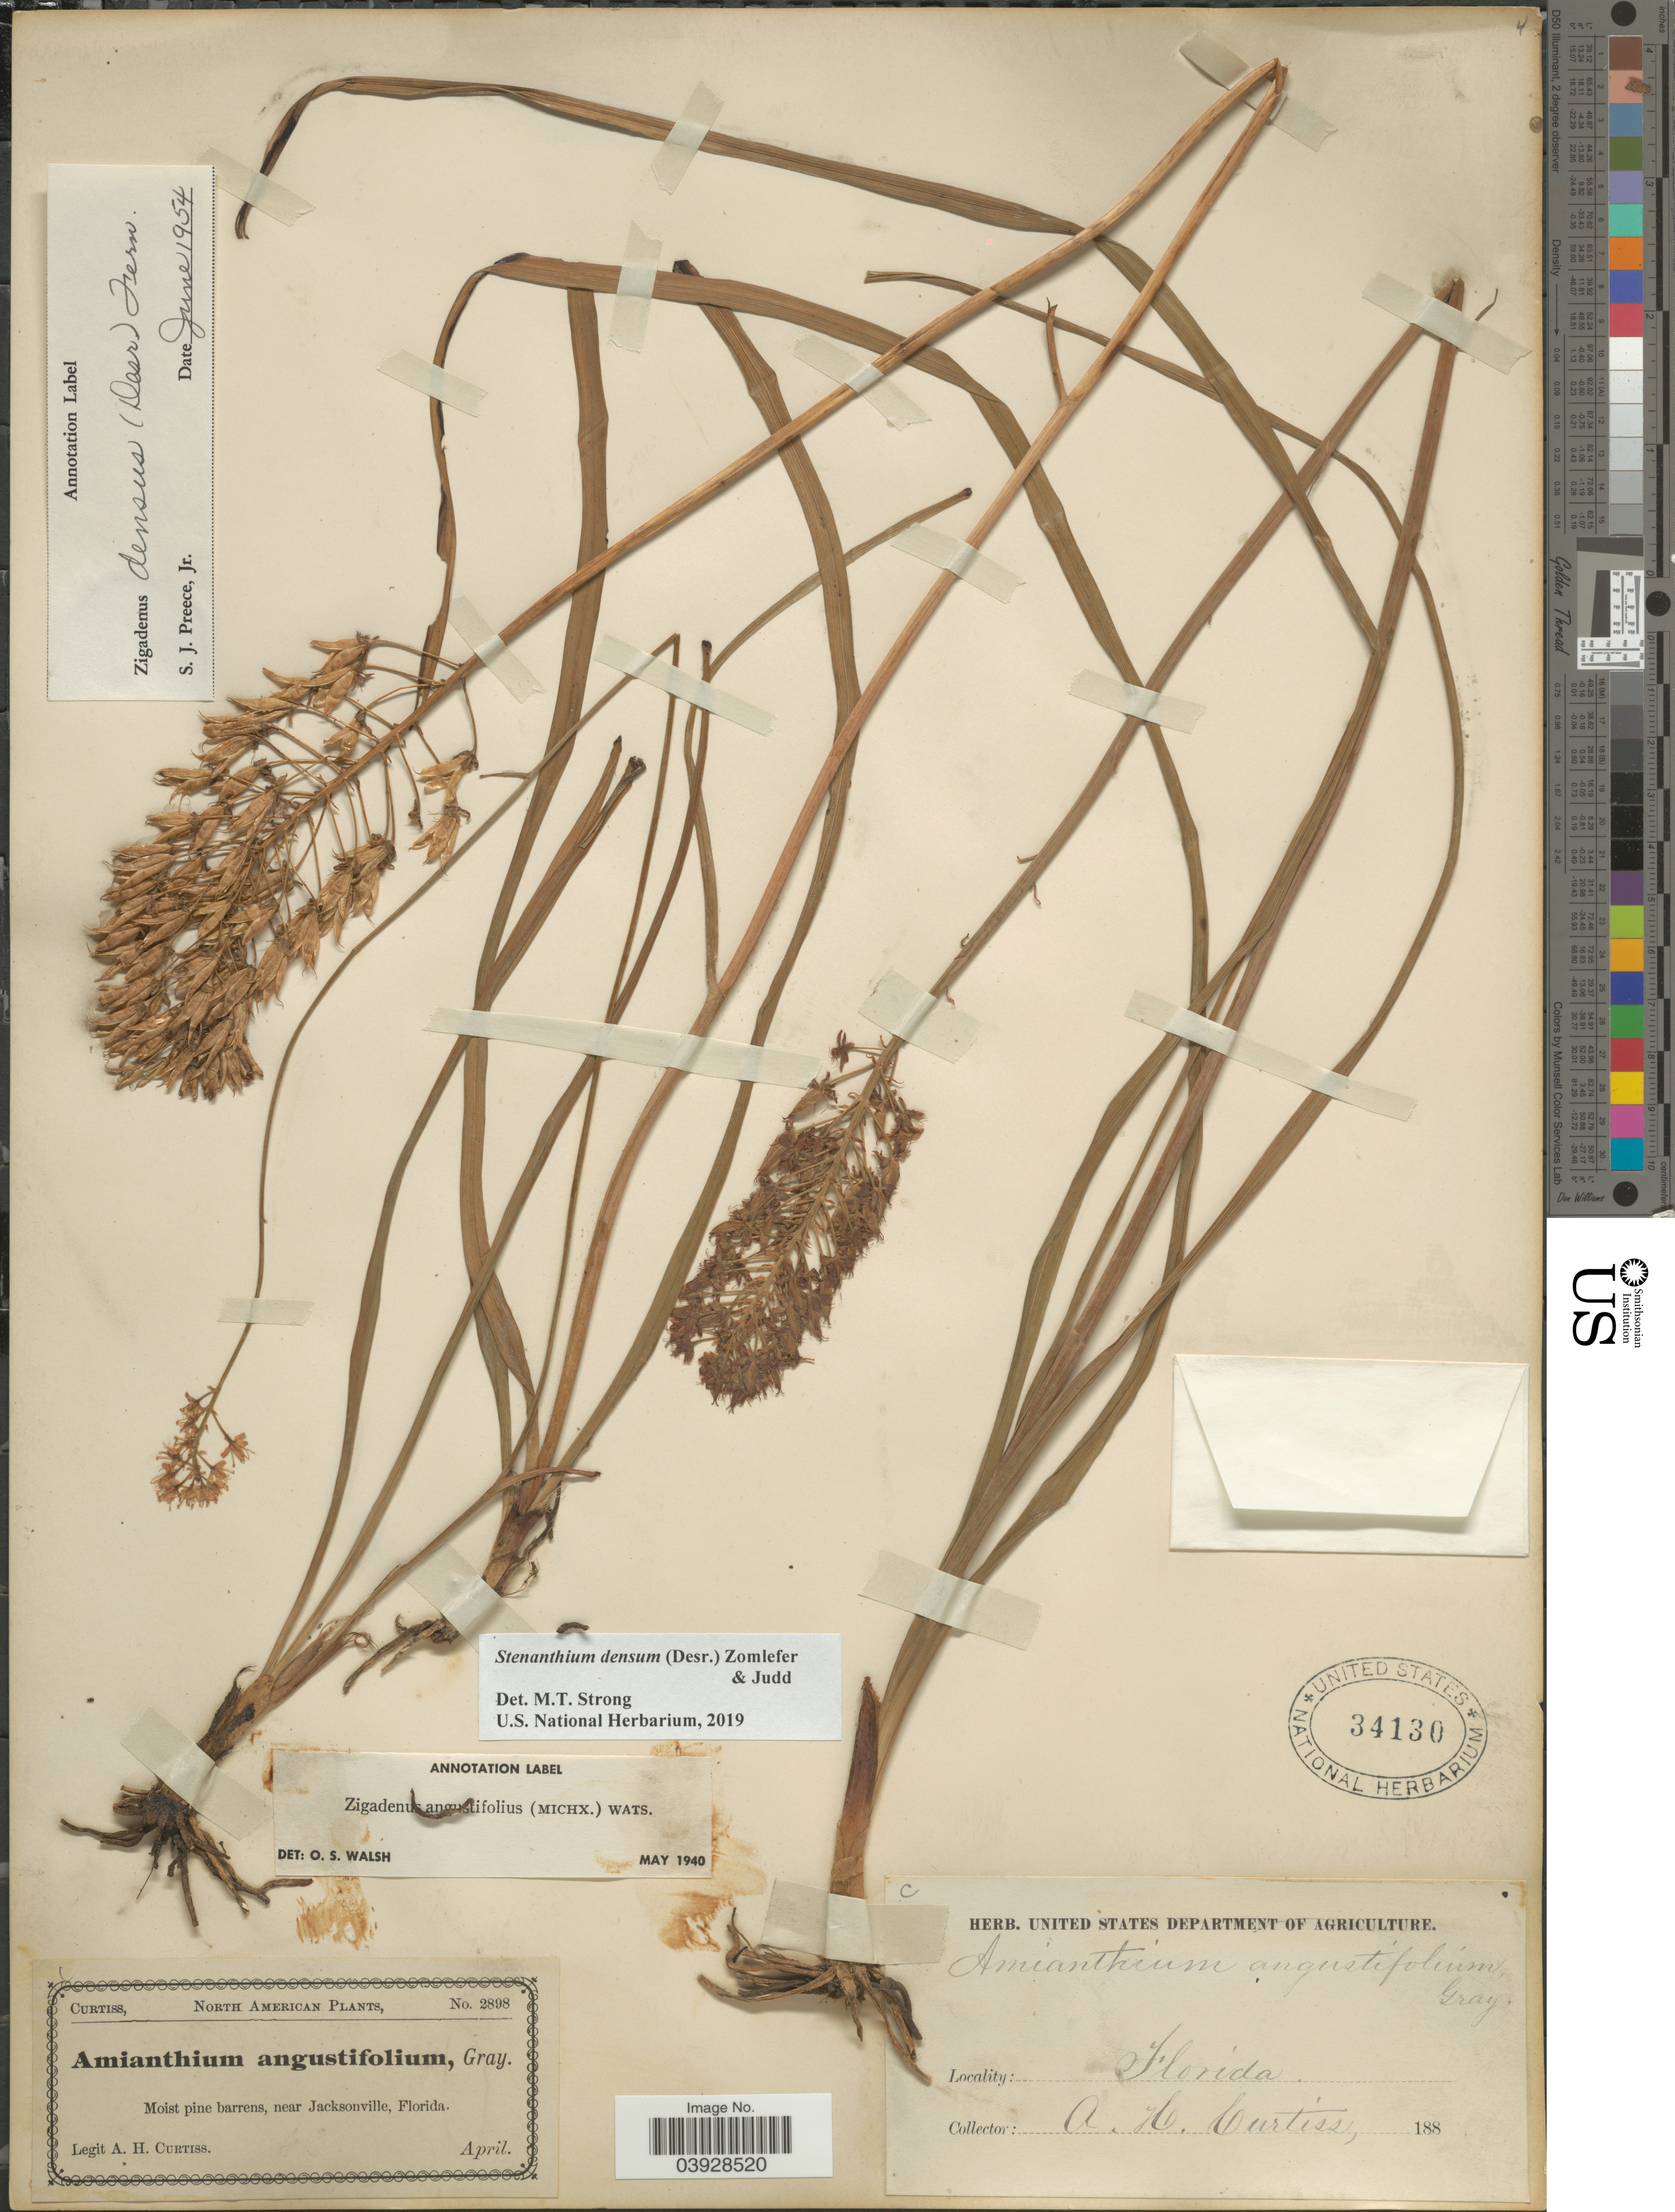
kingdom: Plantae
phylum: Tracheophyta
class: Liliopsida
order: Liliales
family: Melanthiaceae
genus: Stenanthium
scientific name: Stenanthium densum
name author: (Desr.) Zomlefer & Judd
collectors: A. H. Curtiss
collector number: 2898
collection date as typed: April 188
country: United States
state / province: Florida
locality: Moist pine barrens, near Jacksonville.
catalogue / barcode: US 34130